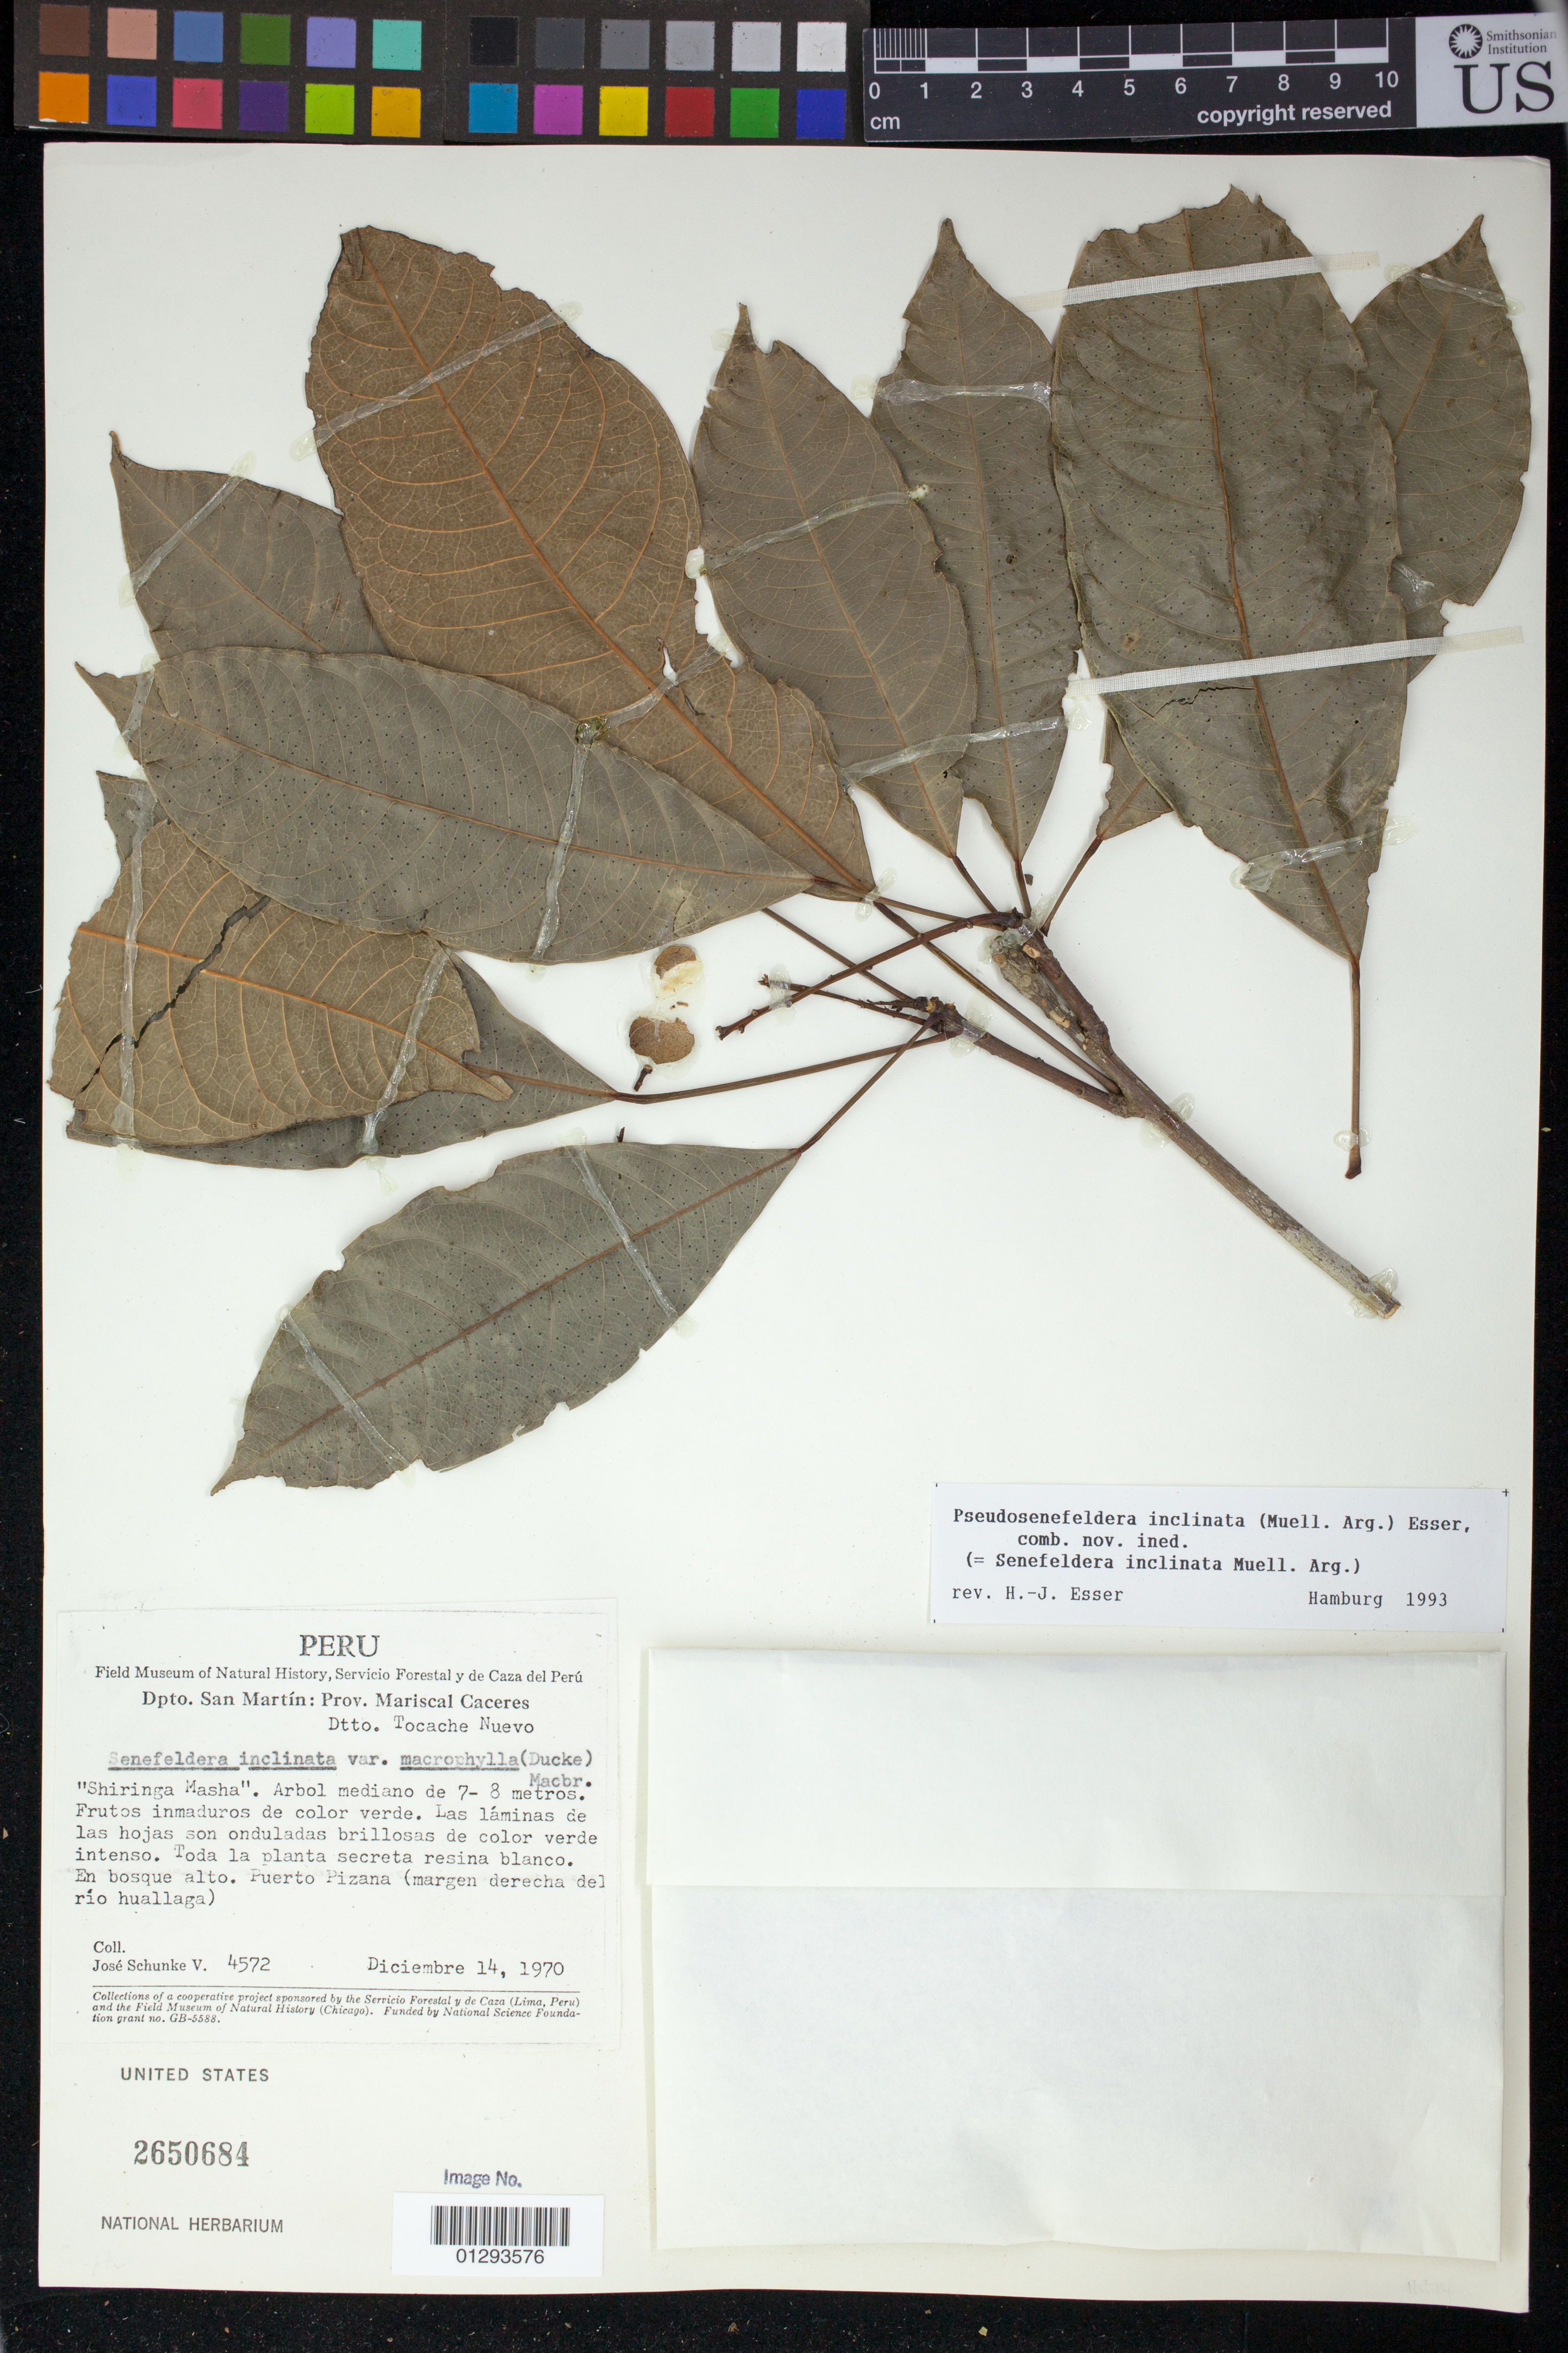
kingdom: Plantae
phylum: Tracheophyta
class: Magnoliopsida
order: Malpighiales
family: Euphorbiaceae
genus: Pseudosenefeldera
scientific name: Pseudosenefeldera inclinata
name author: (Müll. Arg.) Esser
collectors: J. Schunke Vigo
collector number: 4572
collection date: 1970-12-14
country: Peru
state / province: San Martín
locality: Prov. Mariscal Caceres,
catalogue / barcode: US 2650684